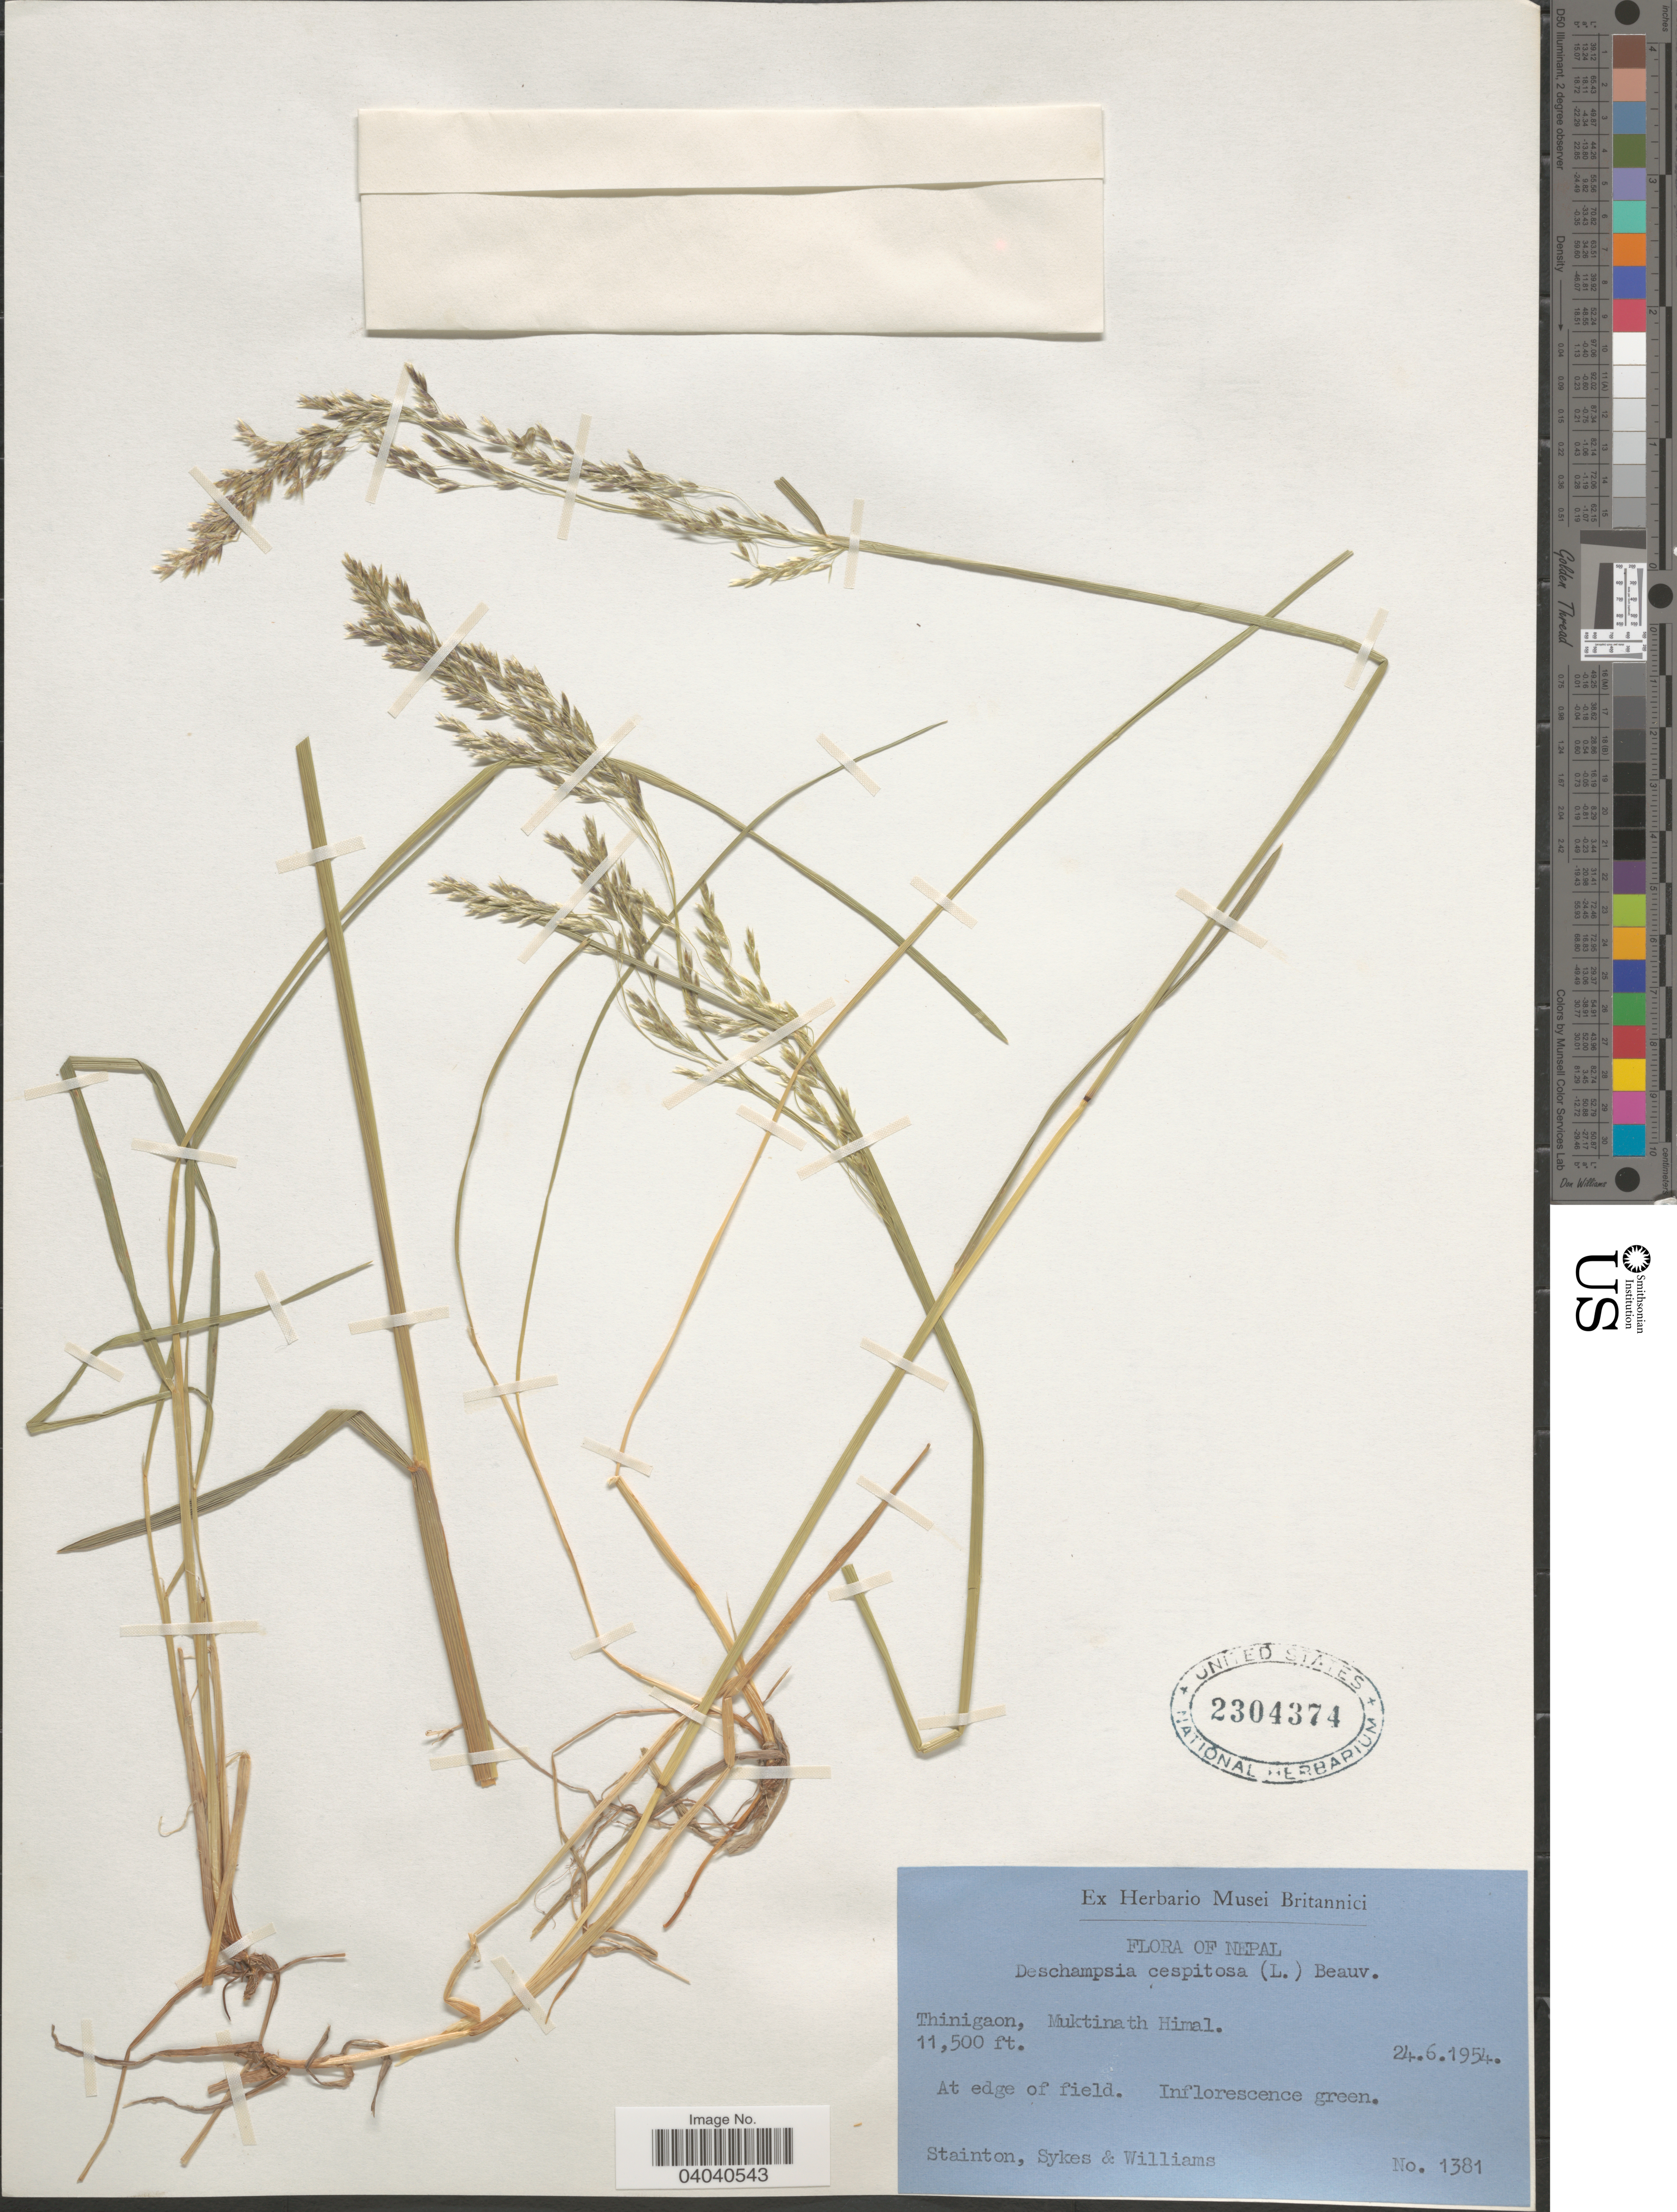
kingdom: Plantae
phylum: Tracheophyta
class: Liliopsida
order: Poales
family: Poaceae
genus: Deschampsia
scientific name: Deschampsia cespitosa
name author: (L.) P. Beauv.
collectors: -. Stainton, Sykes, -- & -- Williams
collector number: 1381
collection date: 1954-06-24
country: Nepal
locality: Thinigaon, Muktinath Himal.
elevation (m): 3505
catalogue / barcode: US 2304374